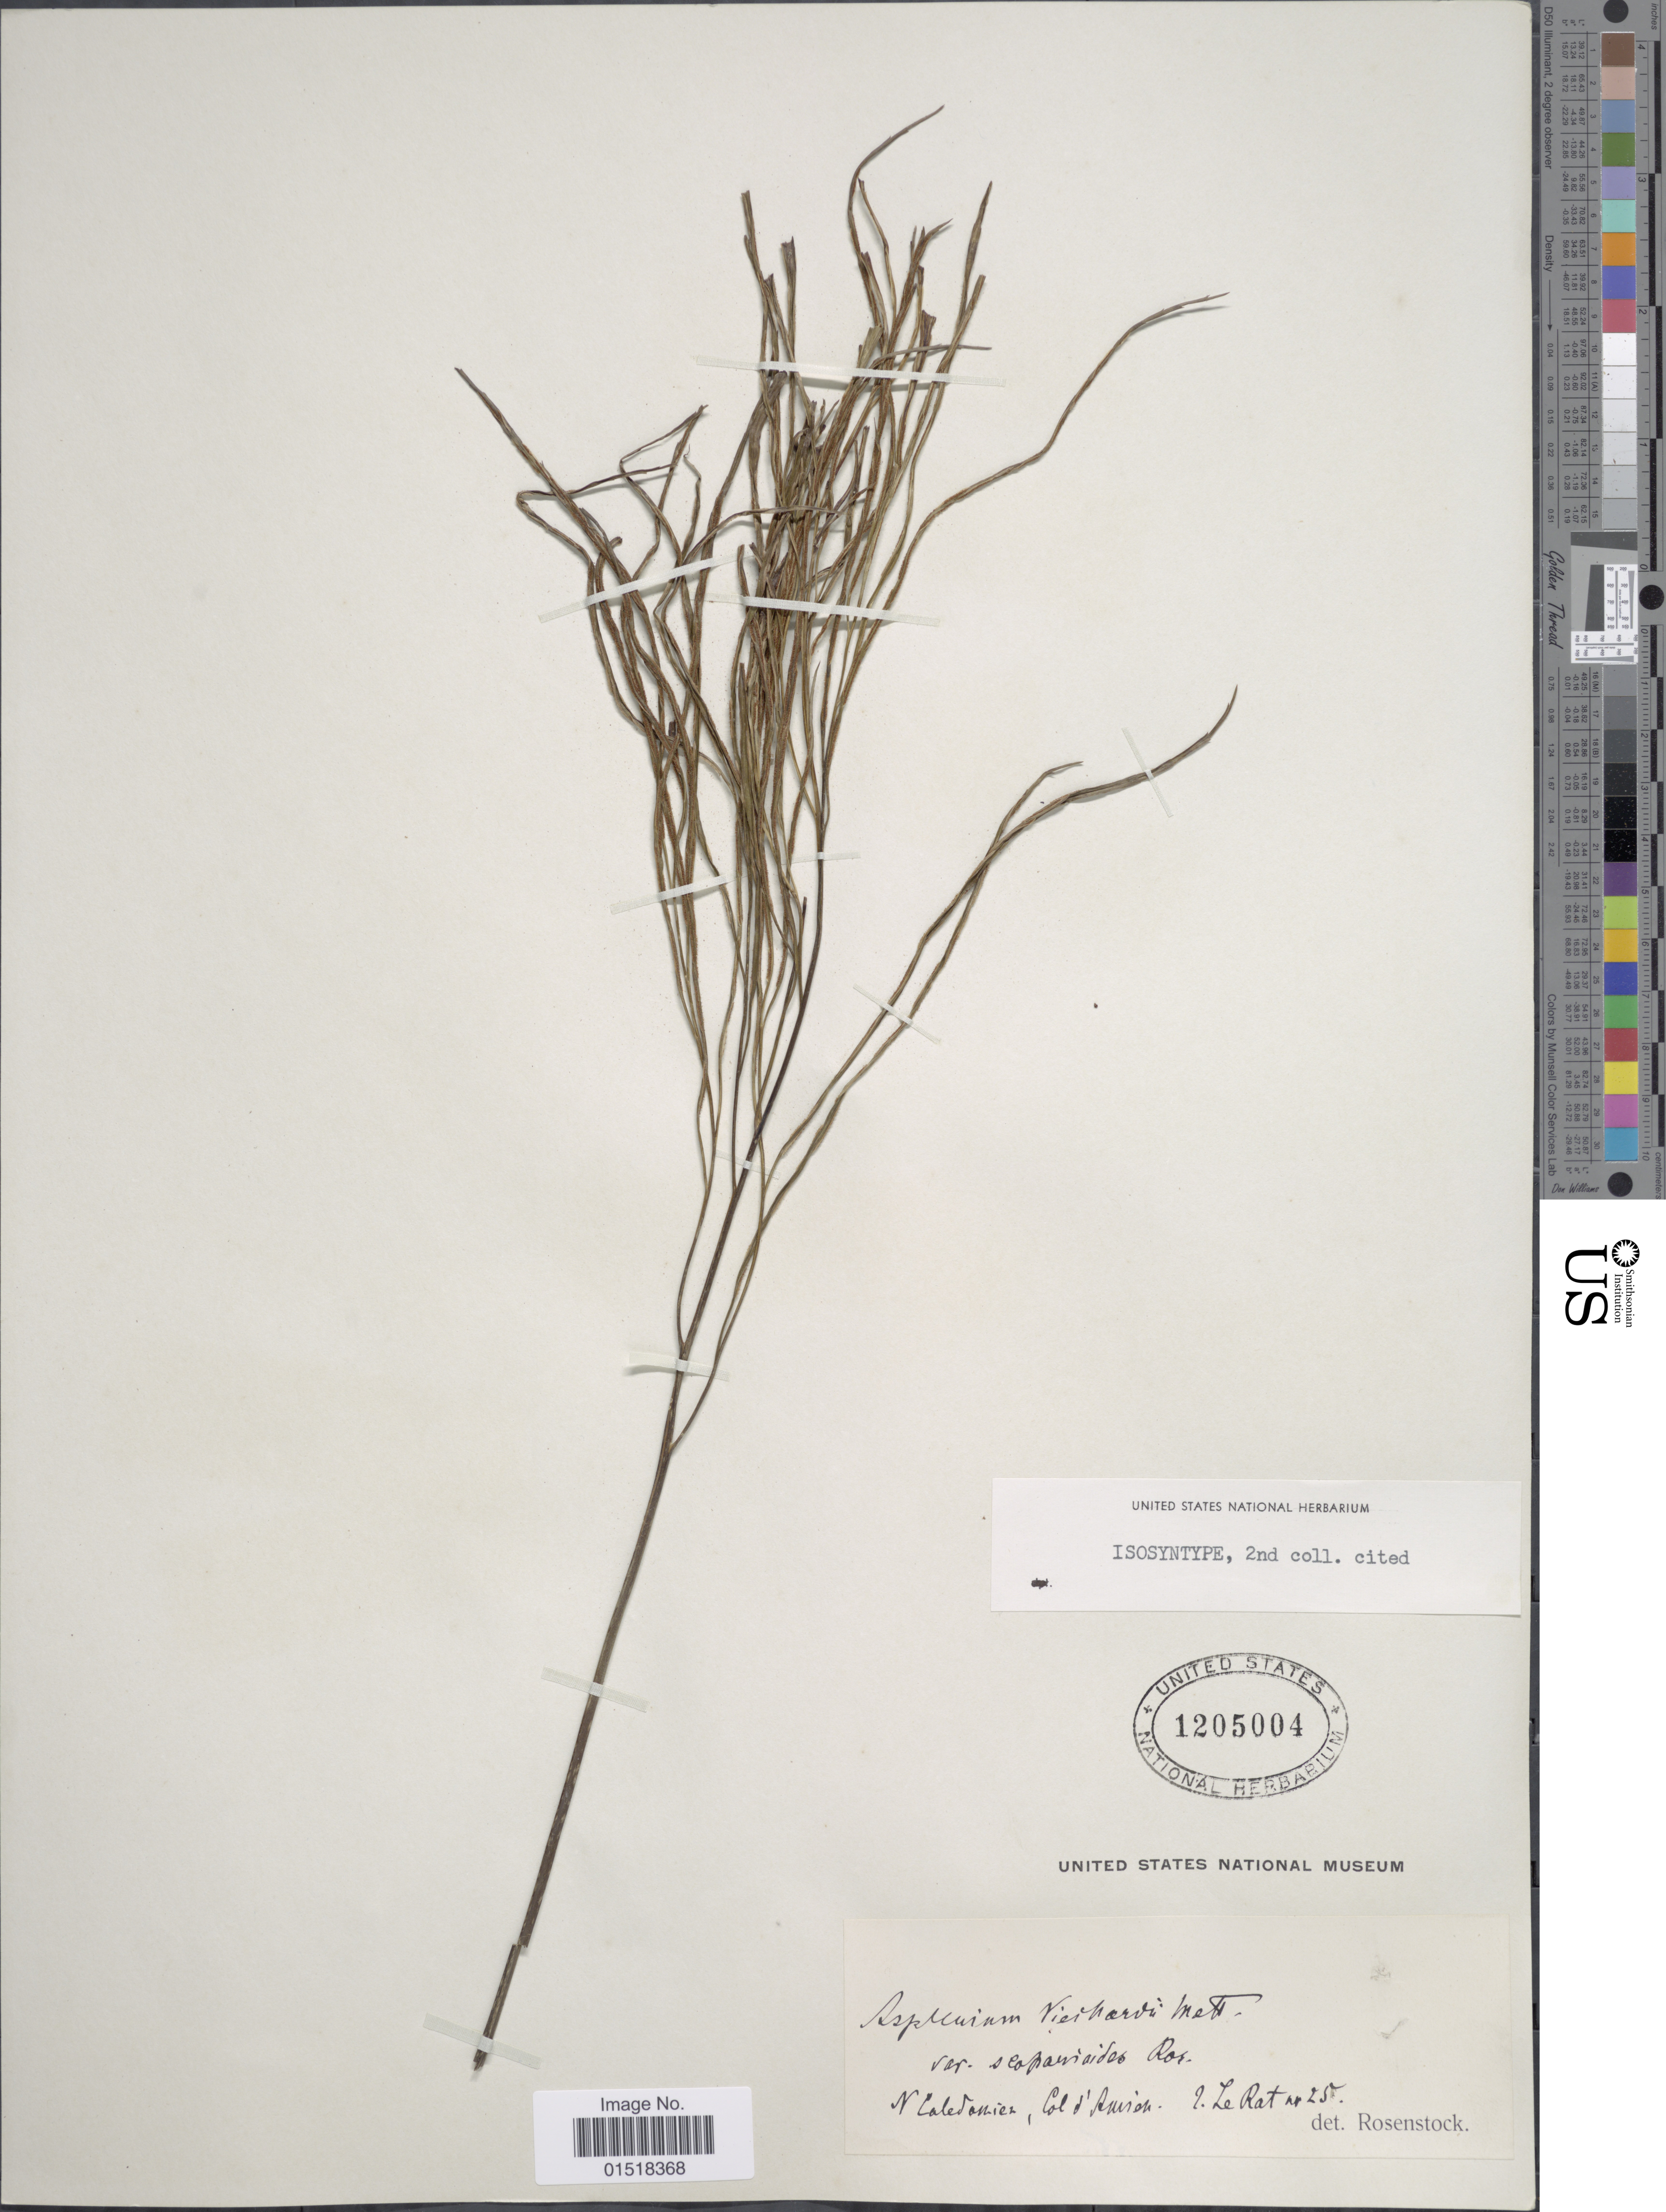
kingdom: Plantae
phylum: Tracheophyta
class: Polypodiopsida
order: Polypodiales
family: Aspleniaceae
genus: Asplenium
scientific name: Asplenium vieillardii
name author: Mett.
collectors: -. Le Rat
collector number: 25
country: New Caledonia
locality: Col d'Auisah. [interpreted]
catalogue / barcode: US 1205004